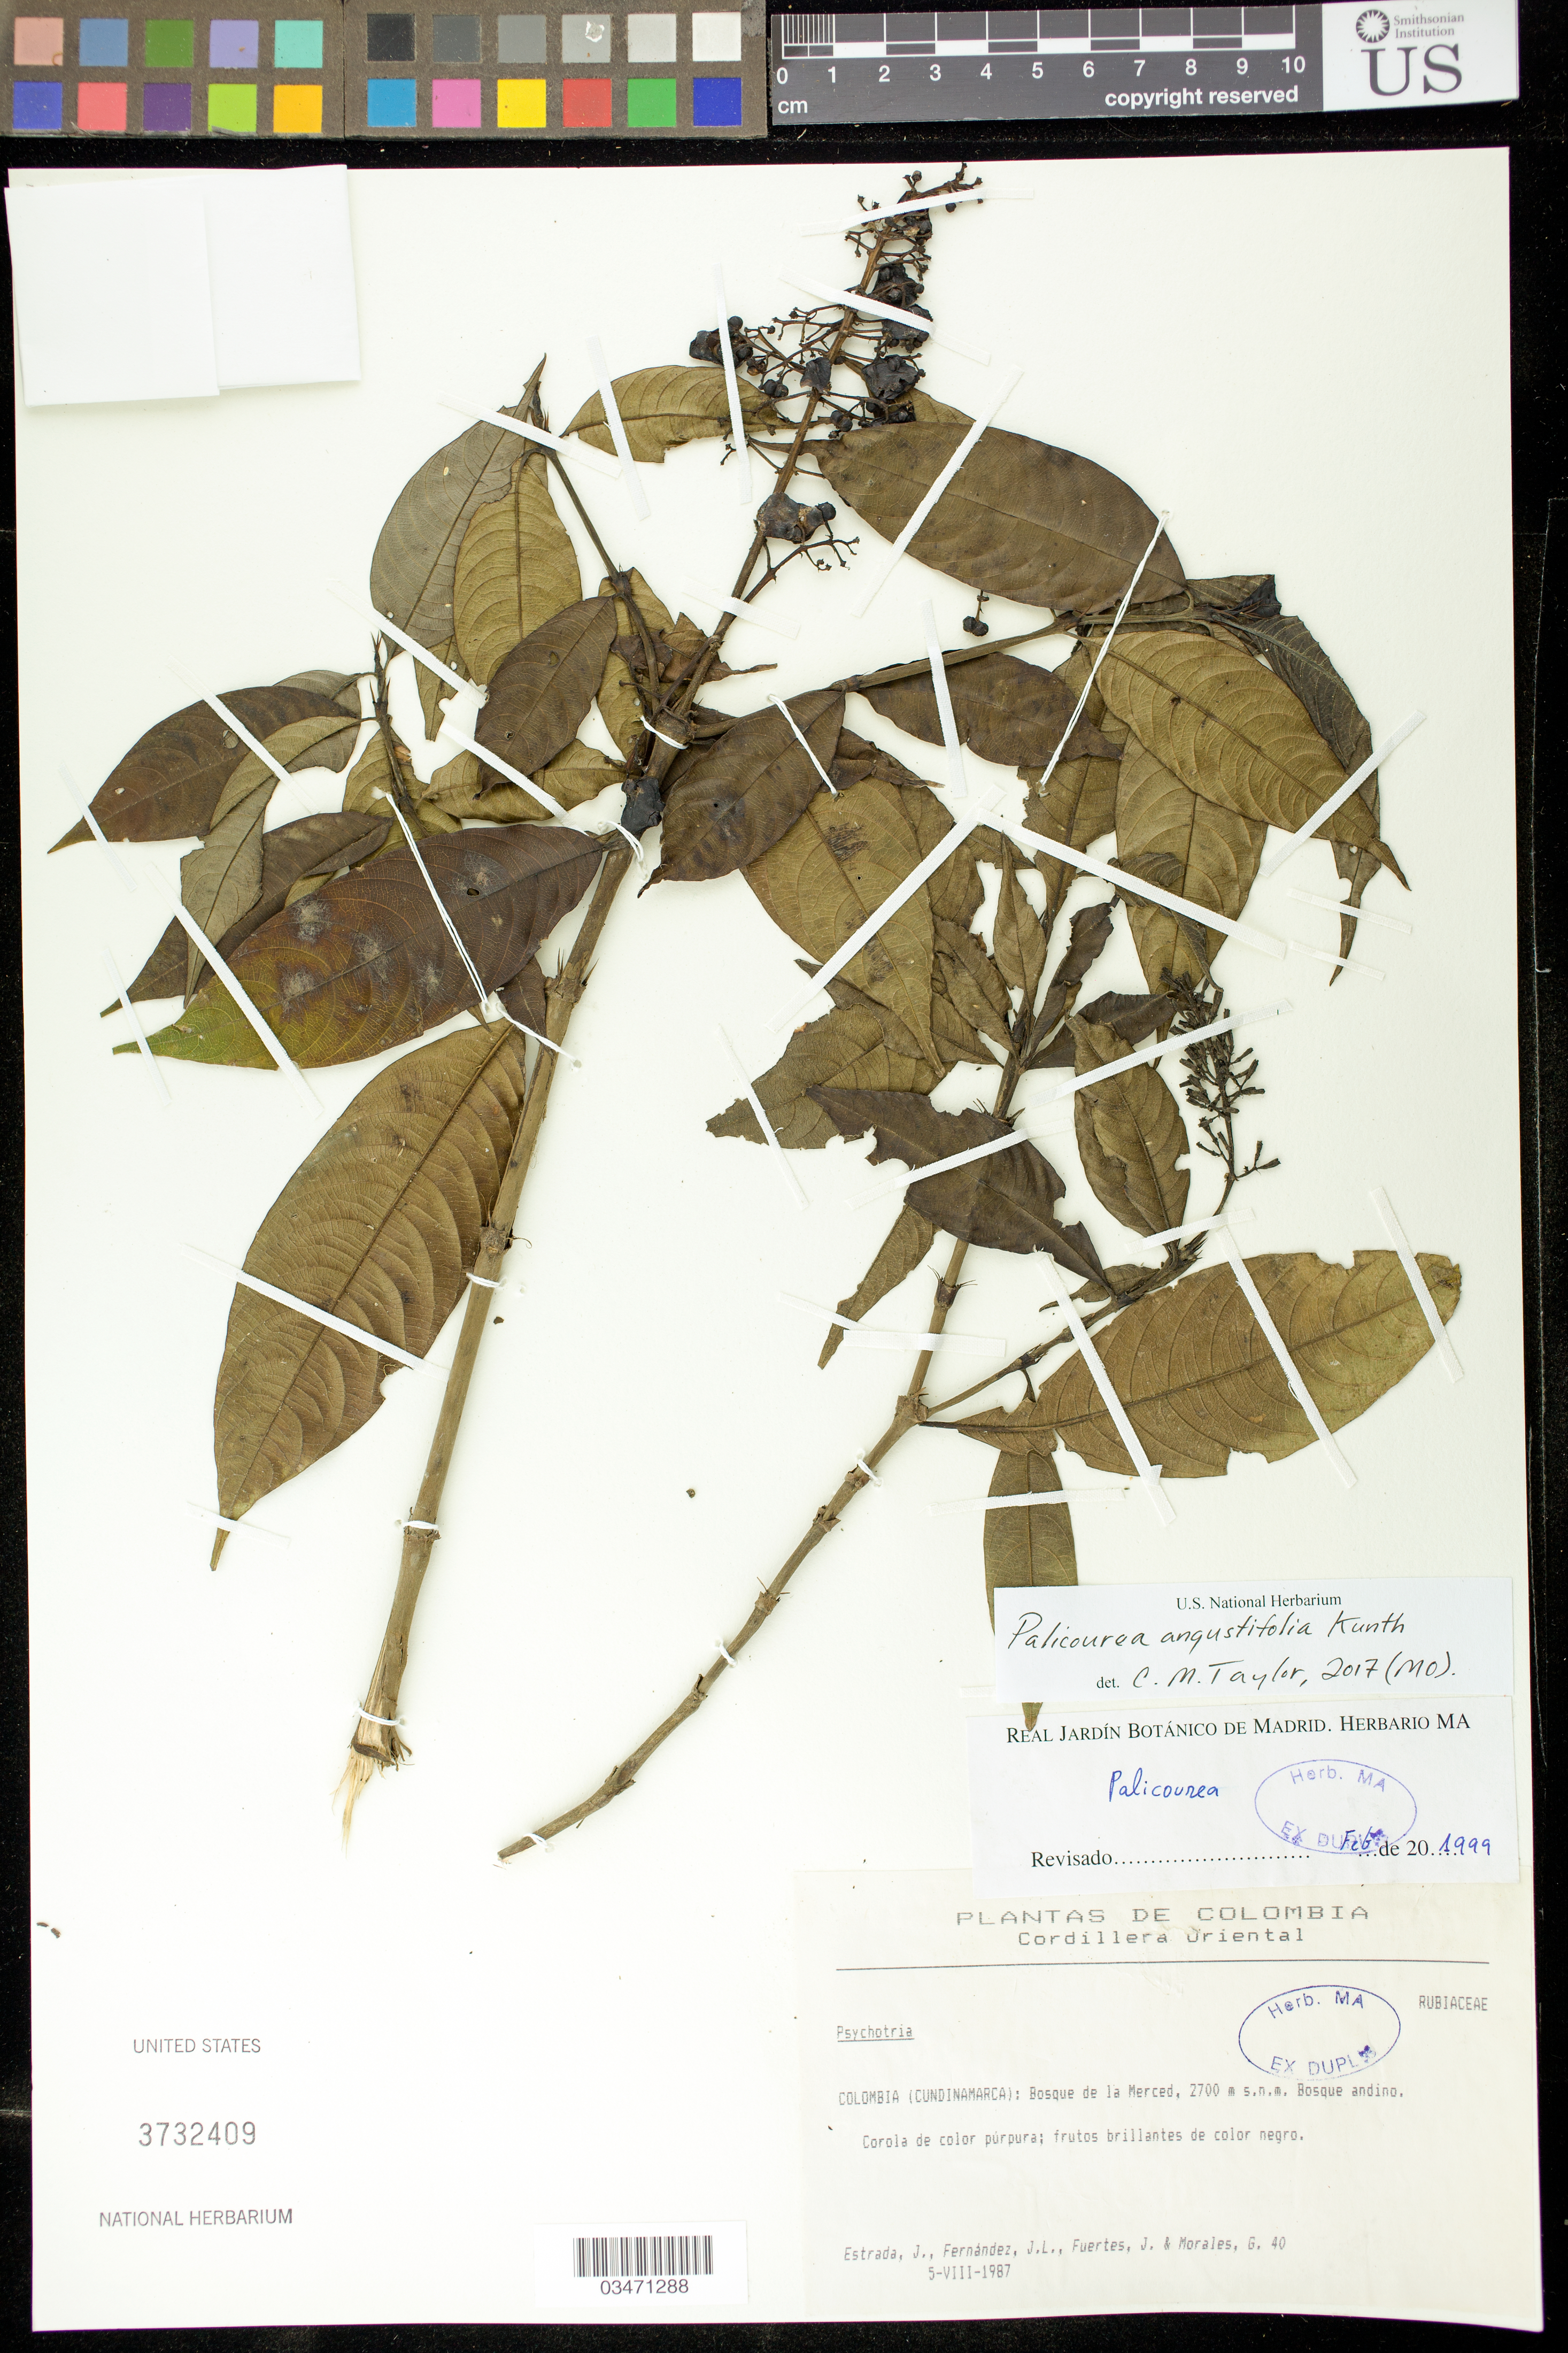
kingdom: Plantae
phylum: Tracheophyta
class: Magnoliopsida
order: Gentianales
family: Rubiaceae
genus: Palicourea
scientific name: Palicourea angustifolia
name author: Kunth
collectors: J. Estrada, J. Fernandez, J. Fuertes & G. Morales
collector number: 40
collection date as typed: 5-VIII-1987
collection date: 1987-08-05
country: Colombia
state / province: Cundinamarca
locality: Bosque de la Merced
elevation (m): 2700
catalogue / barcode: US 3732409